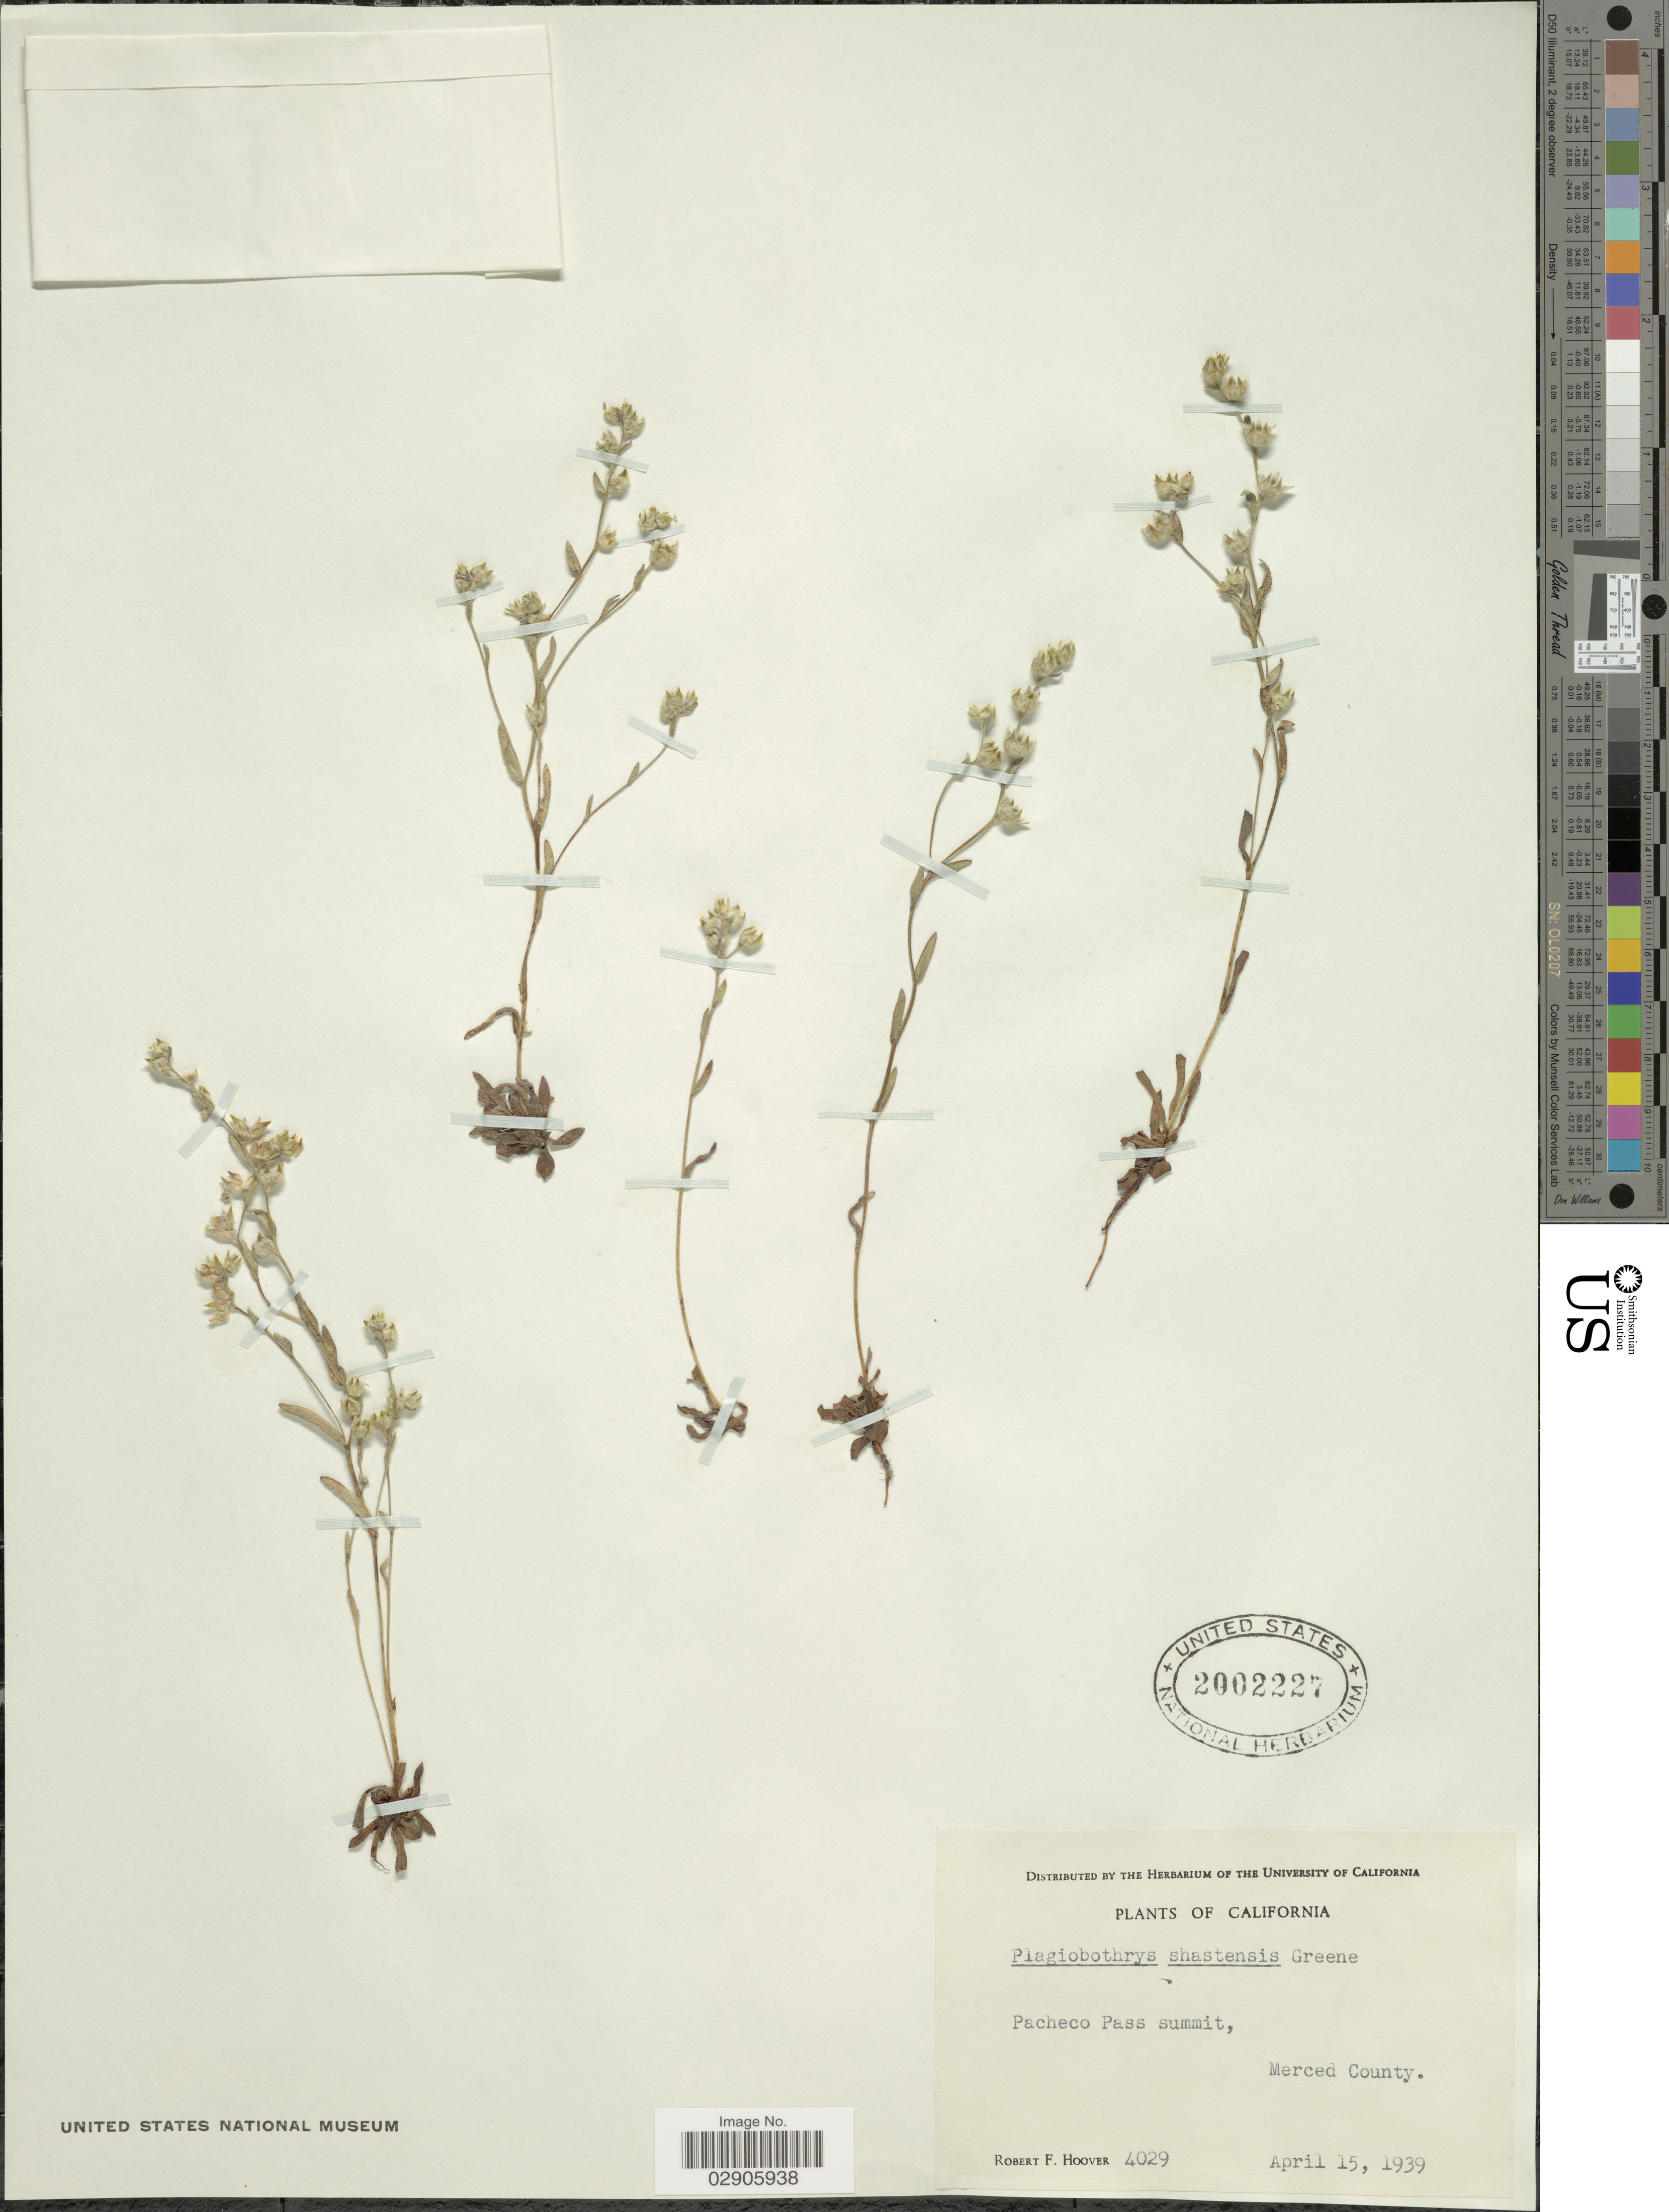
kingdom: Plantae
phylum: Tracheophyta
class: Magnoliopsida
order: Boraginales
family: Boraginaceae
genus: Plagiobothrys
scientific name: Plagiobothrys shastensis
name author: Greene ex A. Gray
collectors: R. F. Hoover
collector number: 4029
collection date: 1939-04-15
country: United States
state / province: California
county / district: Merced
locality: Pacheco Pass summit, Merced County.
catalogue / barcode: US 2002227